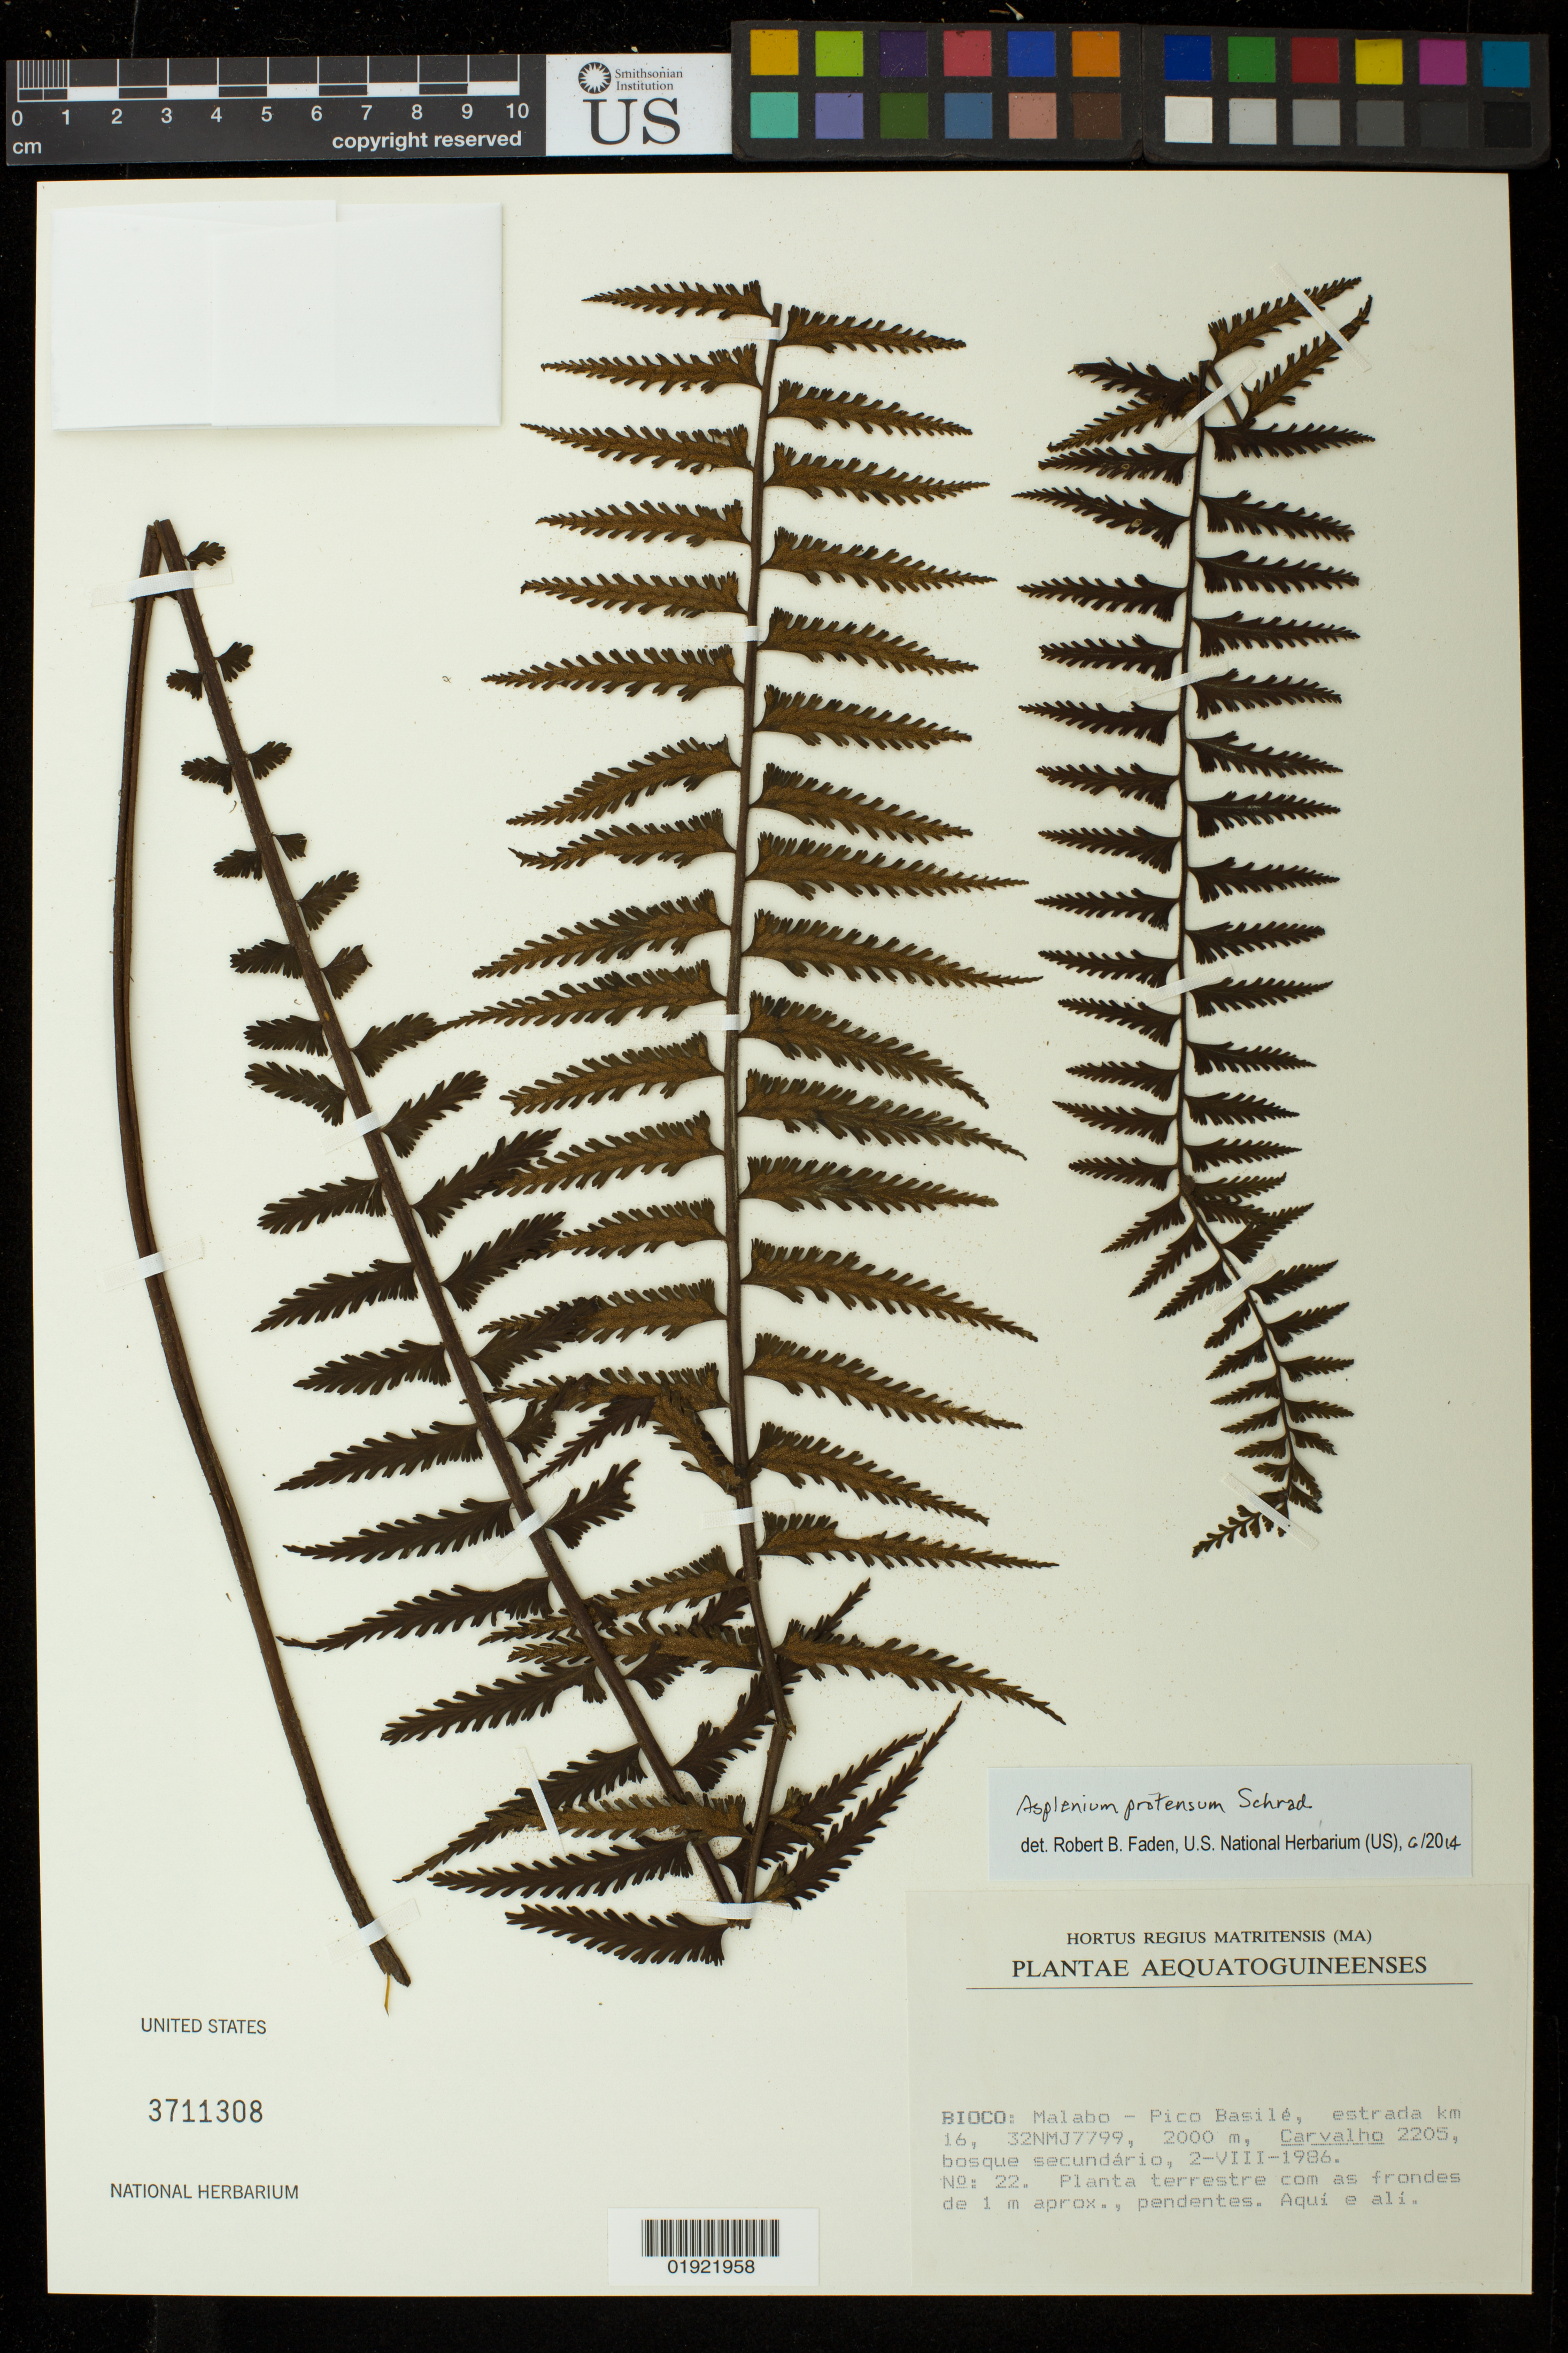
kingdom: Plantae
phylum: Tracheophyta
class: Polypodiopsida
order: Polypodiales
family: Aspleniaceae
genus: Asplenium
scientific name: Asplenium protensum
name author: Schrad.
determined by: Faden, Robert B., (US), Smithsonian Institution - National Museum of Natural History (UNITED STATES)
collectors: Carvalho, --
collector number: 2205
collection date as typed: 2-VIII-1986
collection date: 1986-08-02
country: Equatorial Guinea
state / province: Bioko Norte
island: Bioko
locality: Malabo-Pico Basile, estrada km 16, 32NMJ7799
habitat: bosque secundario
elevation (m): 2000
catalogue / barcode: US 3711308